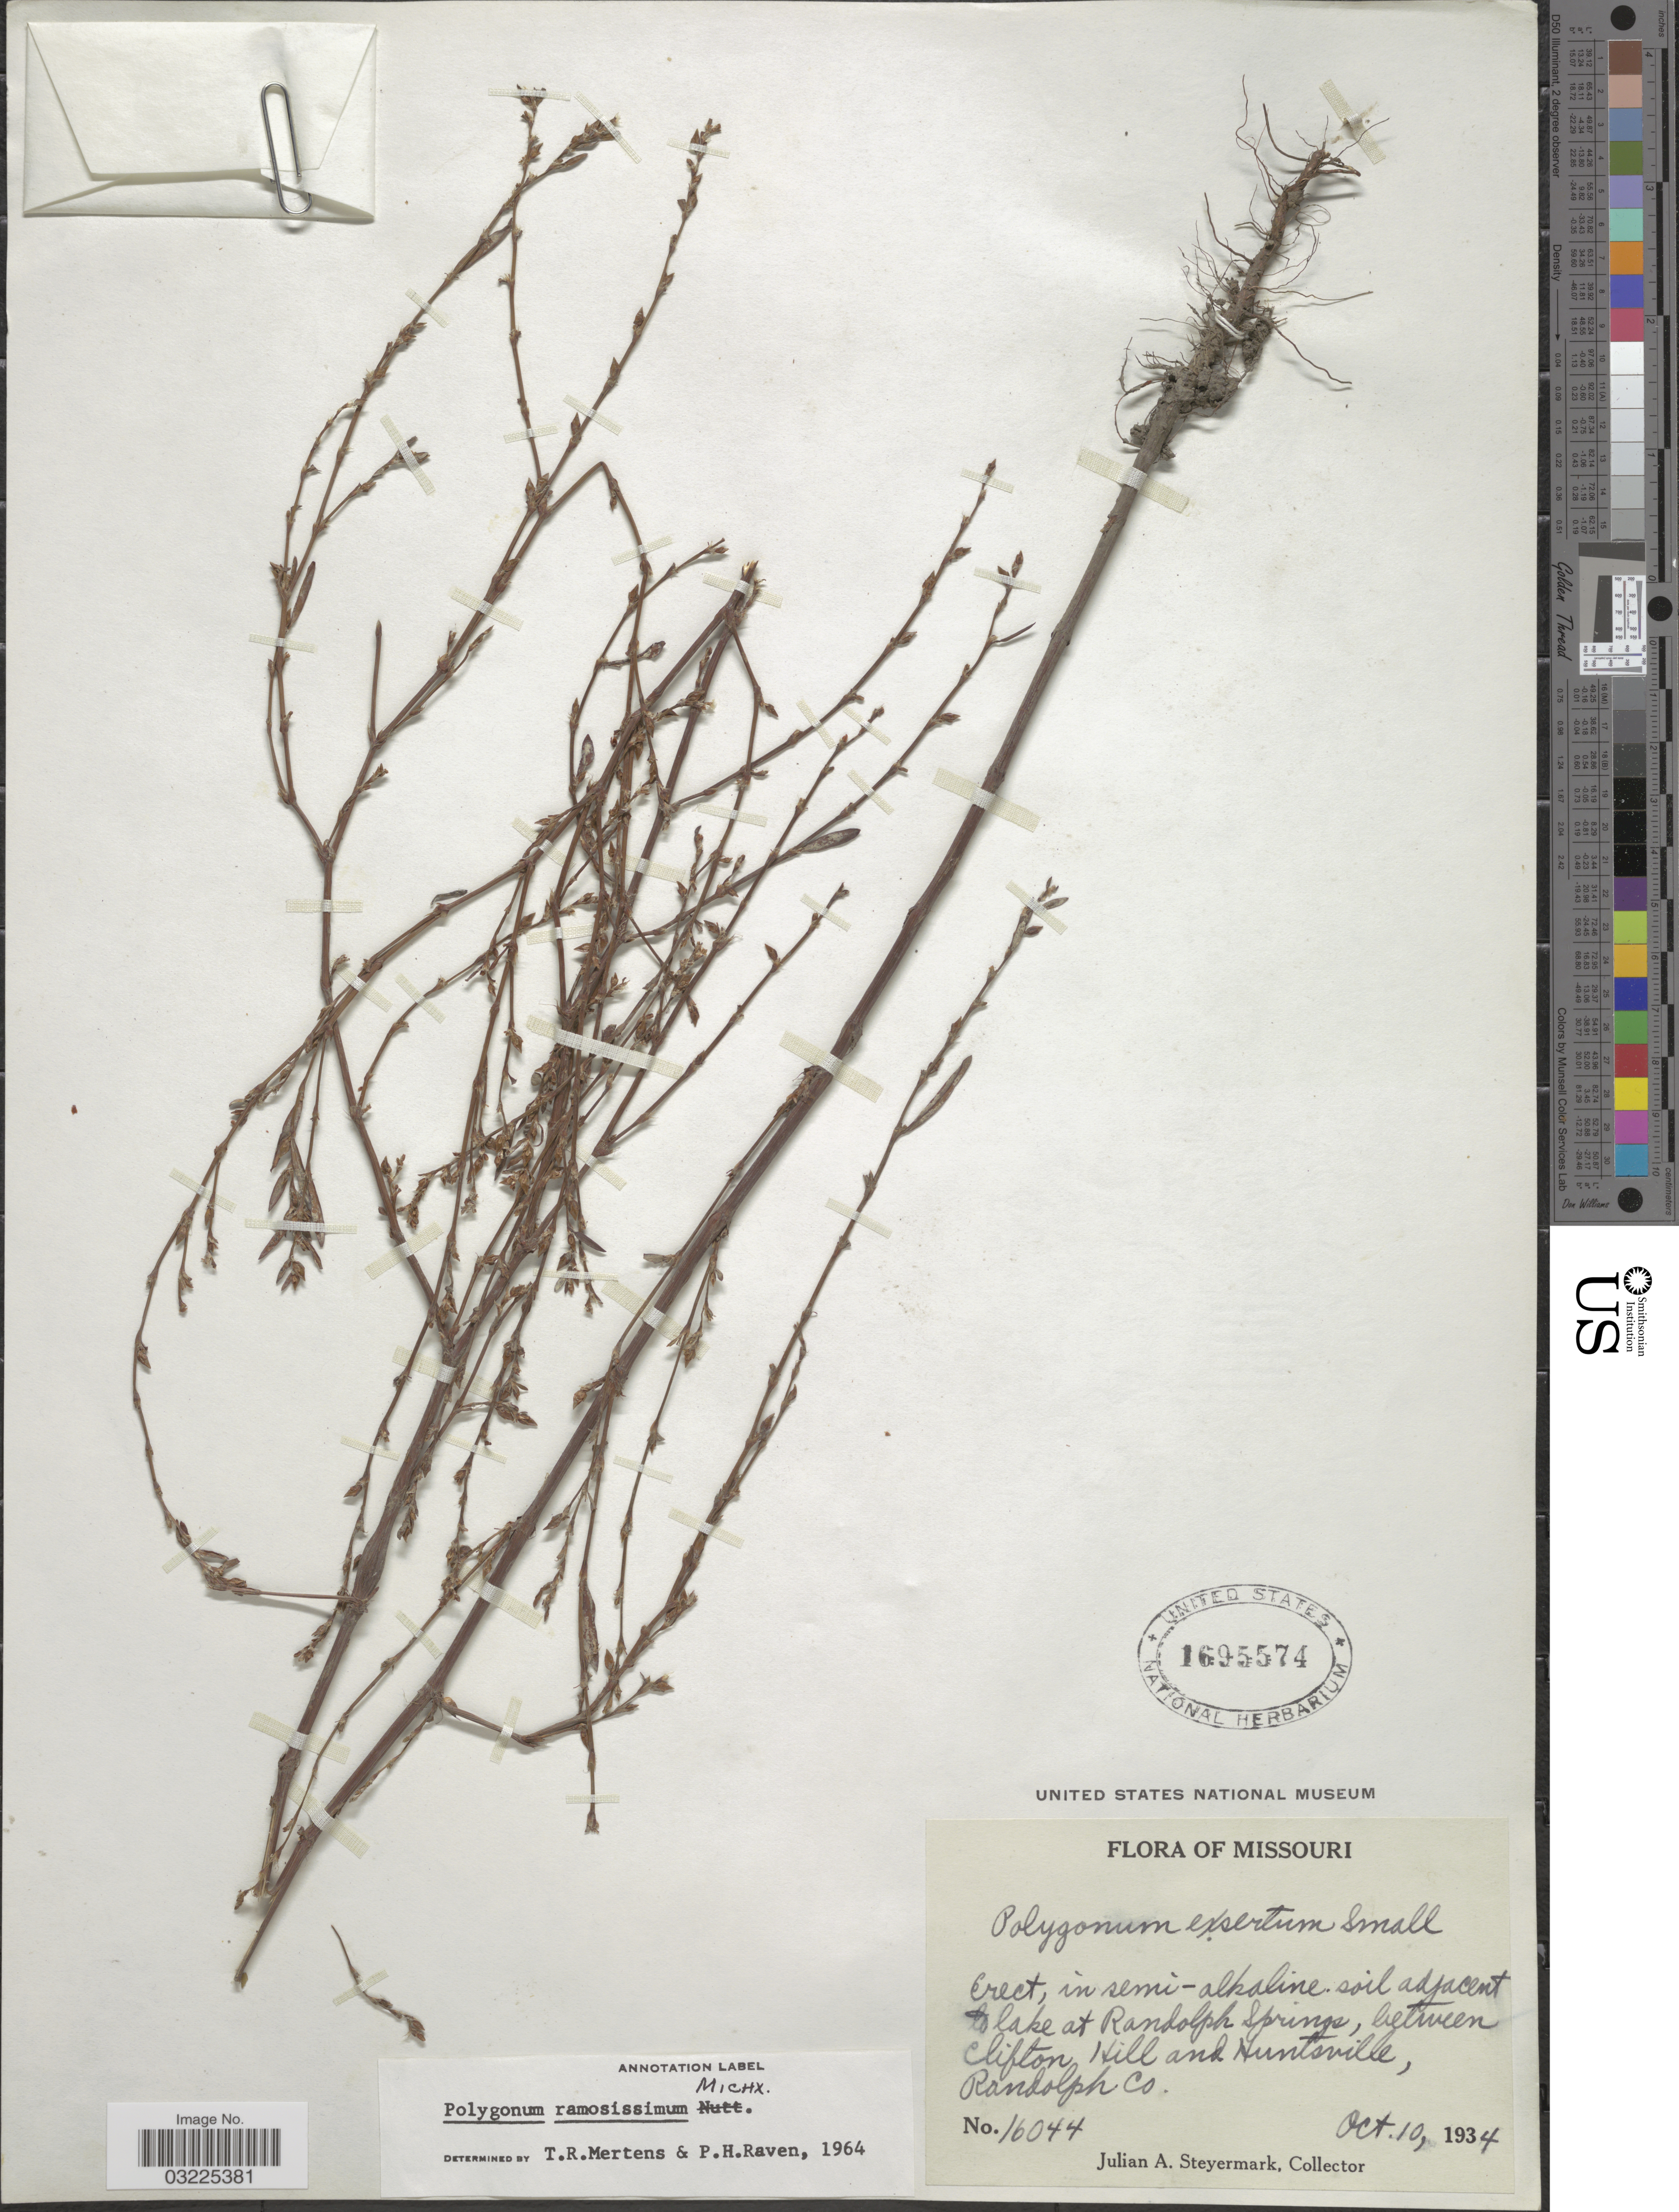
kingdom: Plantae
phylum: Tracheophyta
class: Magnoliopsida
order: Caryophyllales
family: Polygonaceae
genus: Polygonum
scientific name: Polygonum ramosissimum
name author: Michx.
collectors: J. Steyermark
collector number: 16044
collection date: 1934-10-10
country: United States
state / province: Missouri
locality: Adjacent to lake at Randolph Springs, between Clifton Hill and Huntsville, Randolph Co.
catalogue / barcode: US 1695574